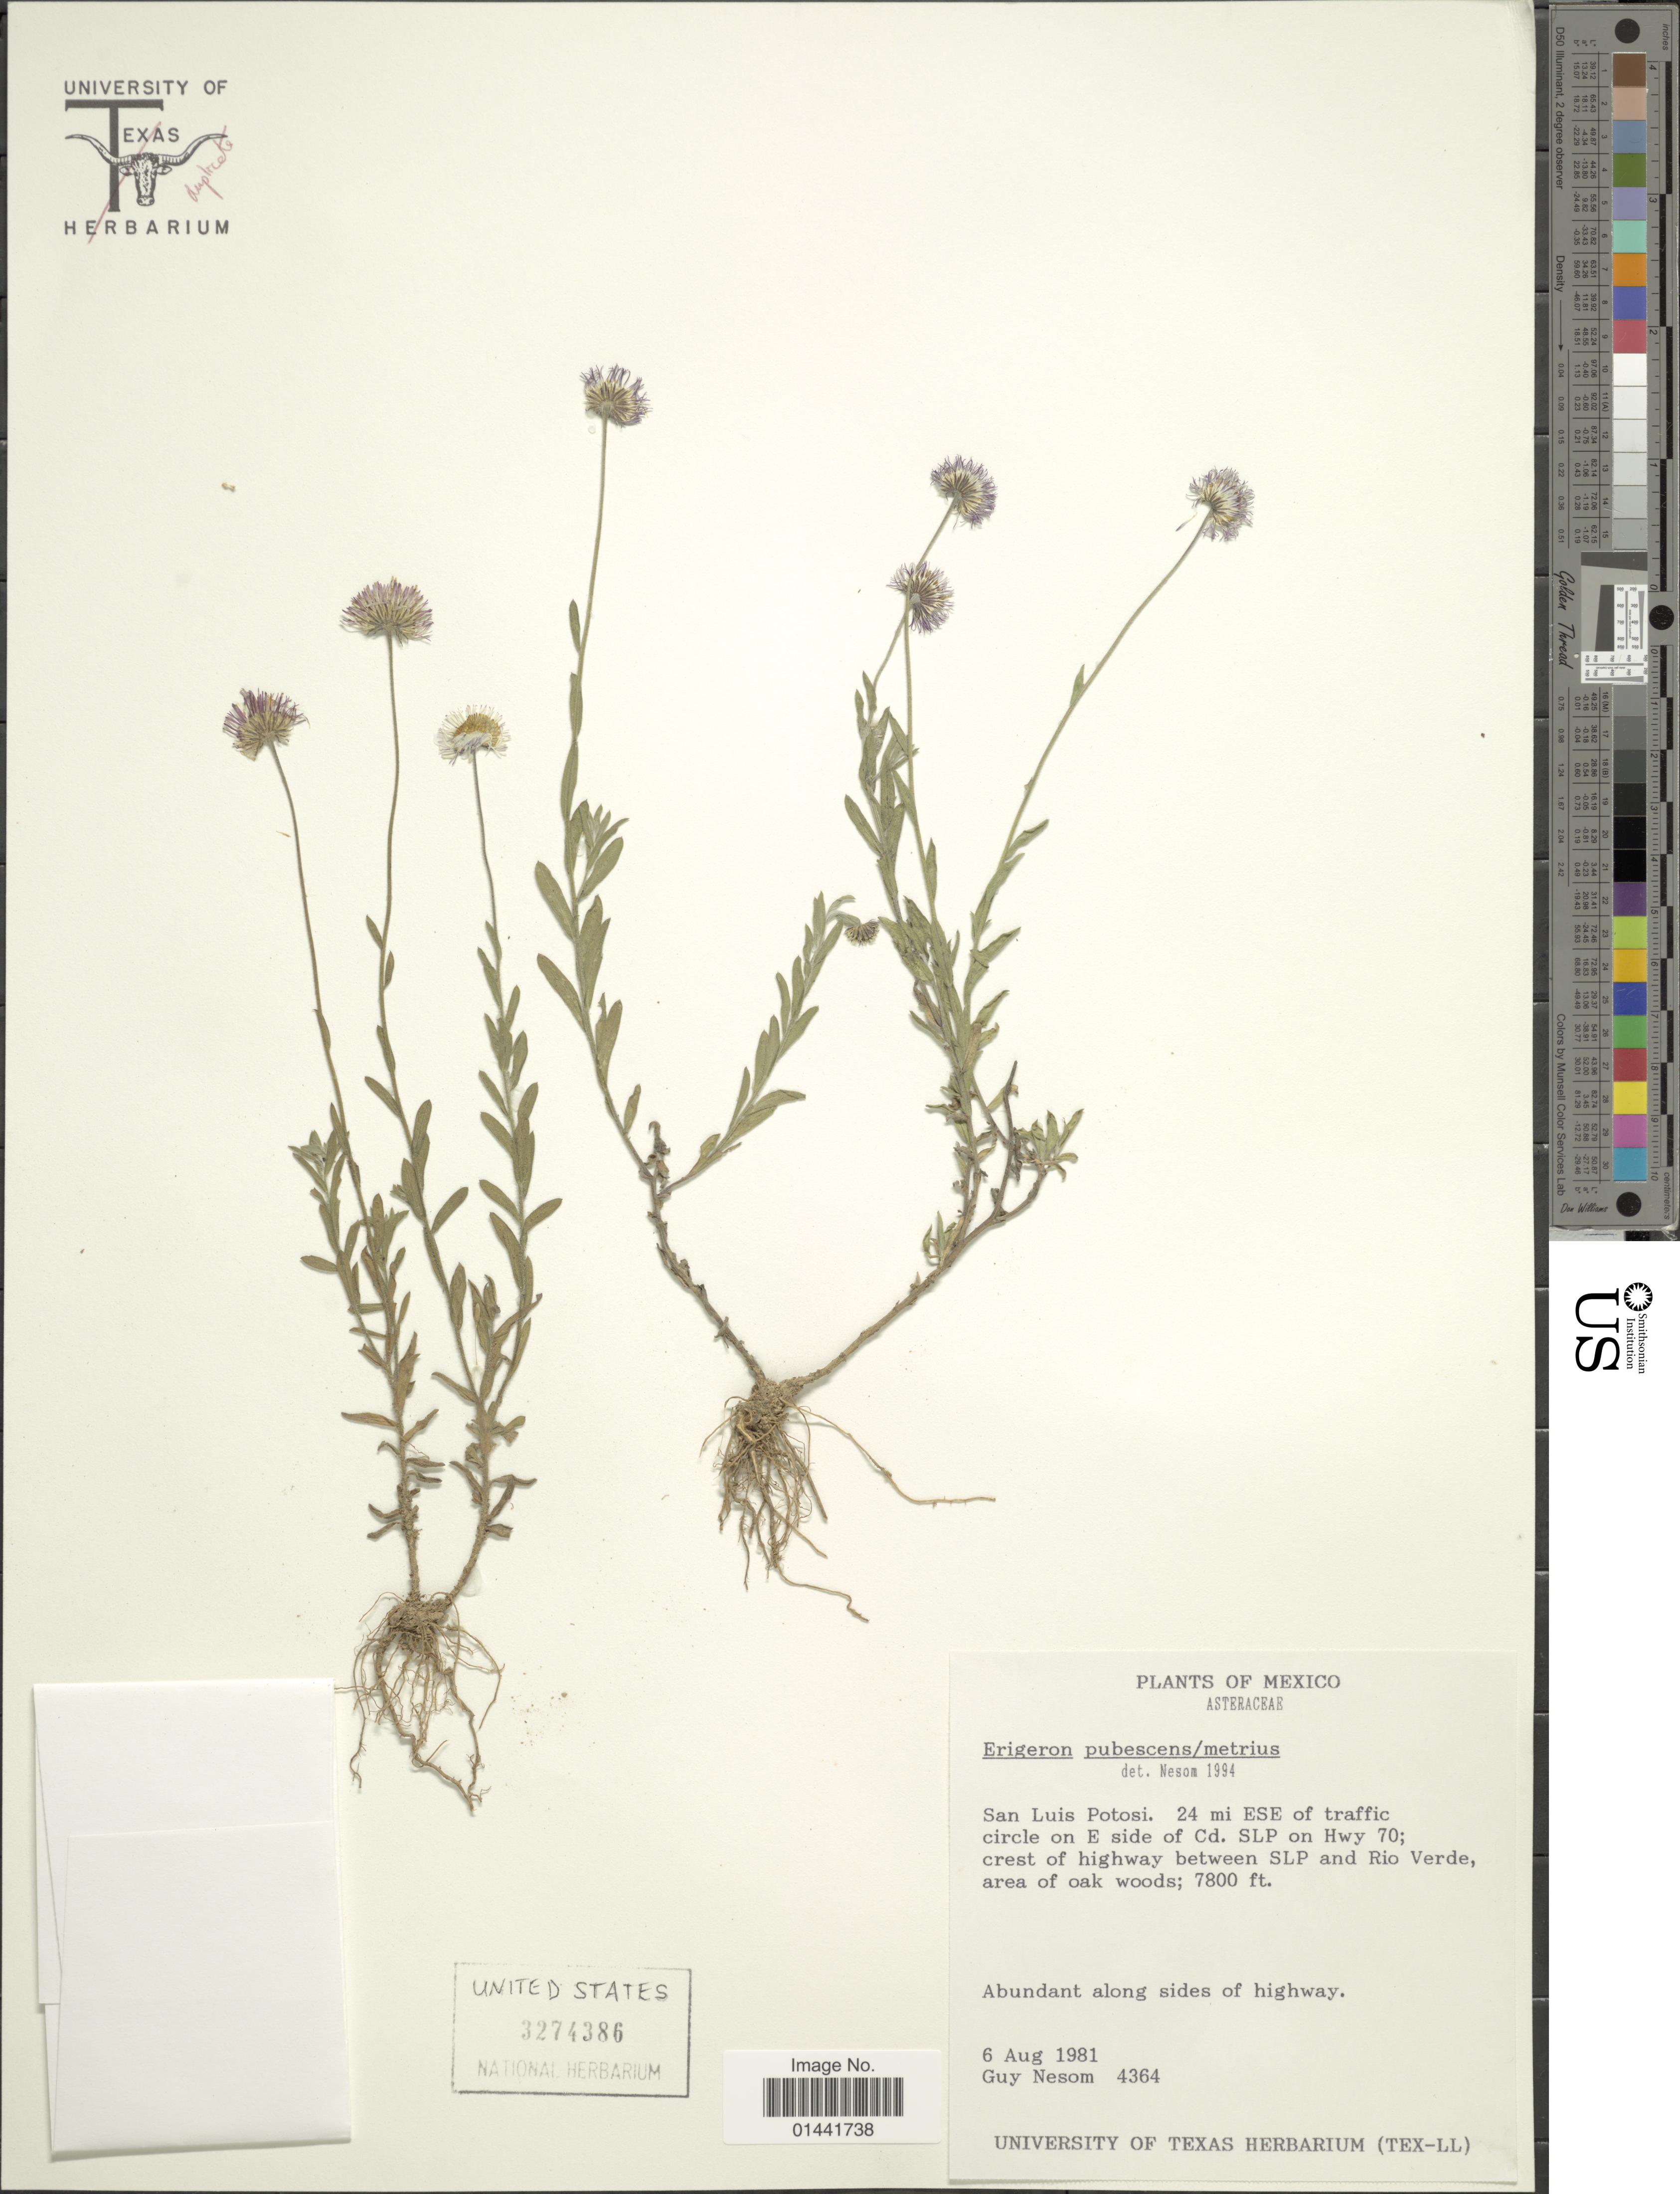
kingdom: Plantae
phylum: Tracheophyta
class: Magnoliopsida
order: Asterales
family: Asteraceae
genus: Erigeron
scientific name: Erigeron pubescens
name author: Kunth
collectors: G. Nesom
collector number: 4364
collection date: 1981-08-06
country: Mexico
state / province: San Luis Potosí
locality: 24 mi ESE of traffic circle on E side of Cd. SLP on Hwy 70; crest of highway between SLP and Rio Verde, area of oak woods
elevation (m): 2377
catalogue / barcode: US 3274386